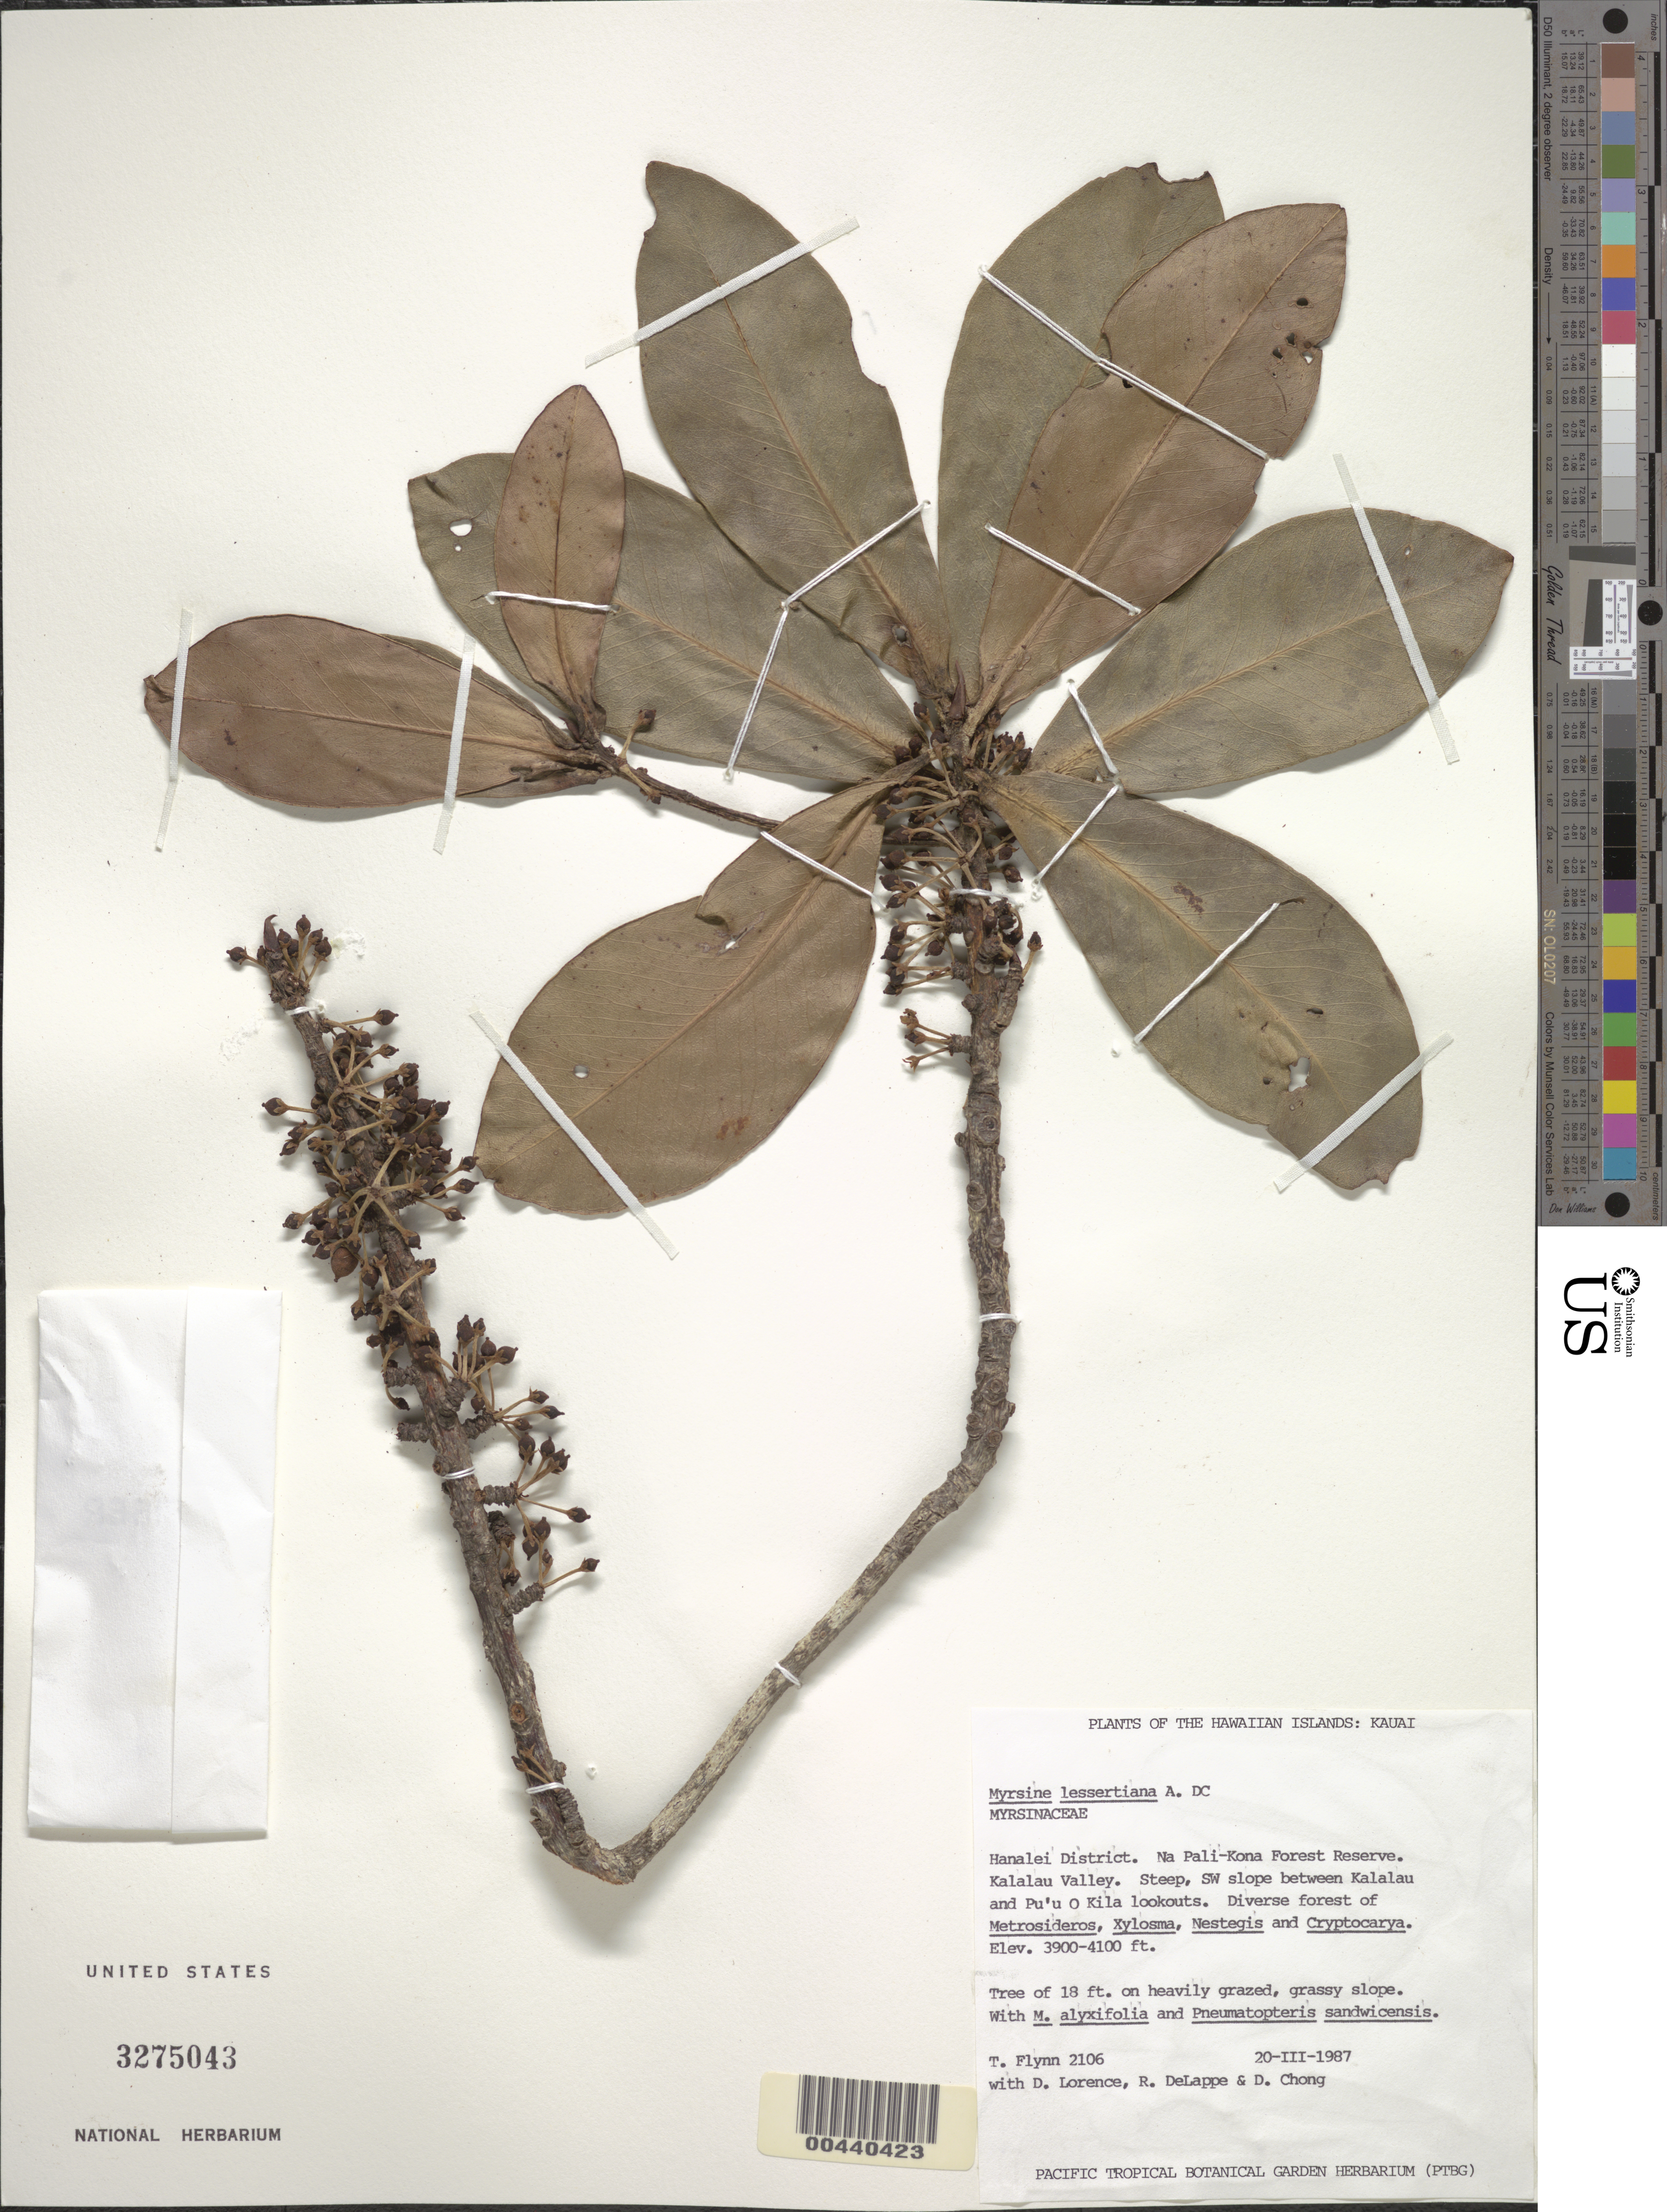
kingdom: Plantae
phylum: Tracheophyta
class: Magnoliopsida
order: Ericales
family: Primulaceae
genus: Myrsine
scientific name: Myrsine lessertiana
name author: A. DC.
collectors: T. W. Flynn, D. Lorence, R. DeLappe & D. Chong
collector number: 2106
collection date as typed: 20 Mar 1987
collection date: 1987-03-20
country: United States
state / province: Hawaii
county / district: Kauai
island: Kaua'i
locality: Hanalei District. Na Pali-kona Forest Reserve. Kalalau Valley. Steep, SW slope between Kalalau and Pu'u O Kila lookouts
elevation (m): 3900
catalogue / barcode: US 3275043